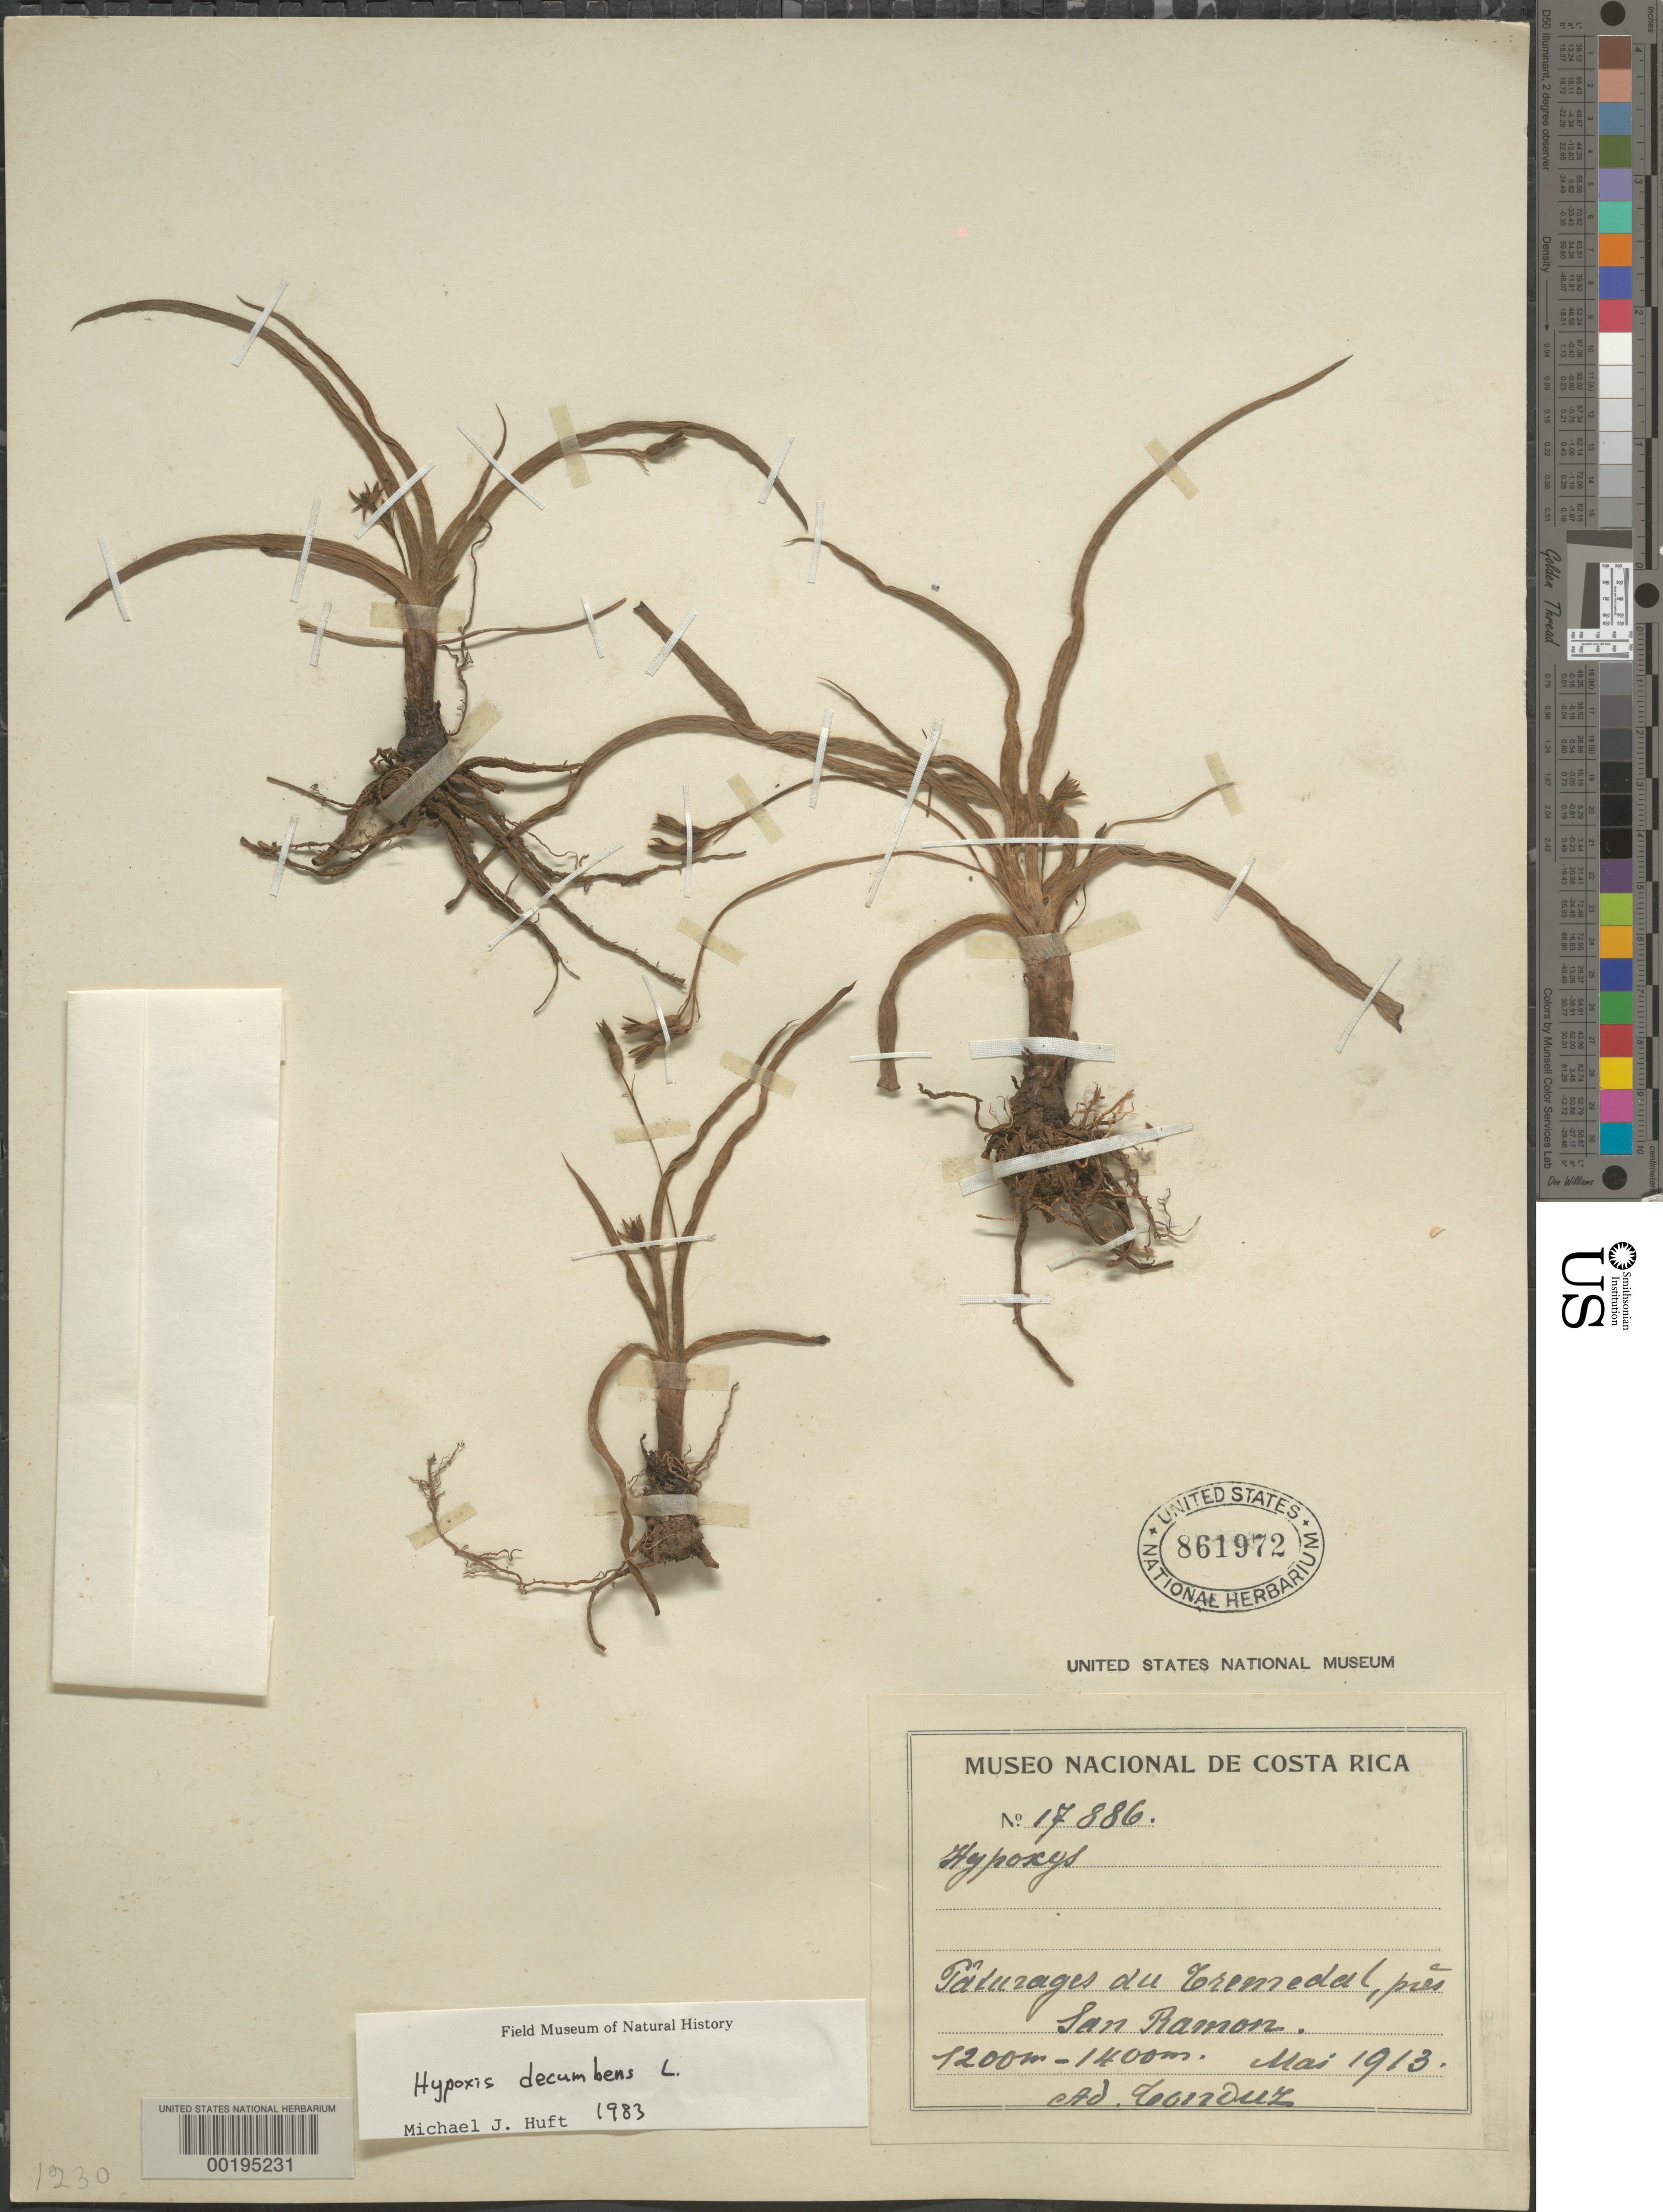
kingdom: Plantae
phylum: Tracheophyta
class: Liliopsida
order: Asparagales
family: Hypoxidaceae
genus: Hypoxis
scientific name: Hypoxis decumbens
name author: L.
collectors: A. Tunduz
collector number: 17886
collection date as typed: May 1913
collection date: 1913-05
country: Costa Rica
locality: Taluzages du Cremedal, San Ramon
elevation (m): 1200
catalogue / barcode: US 861972